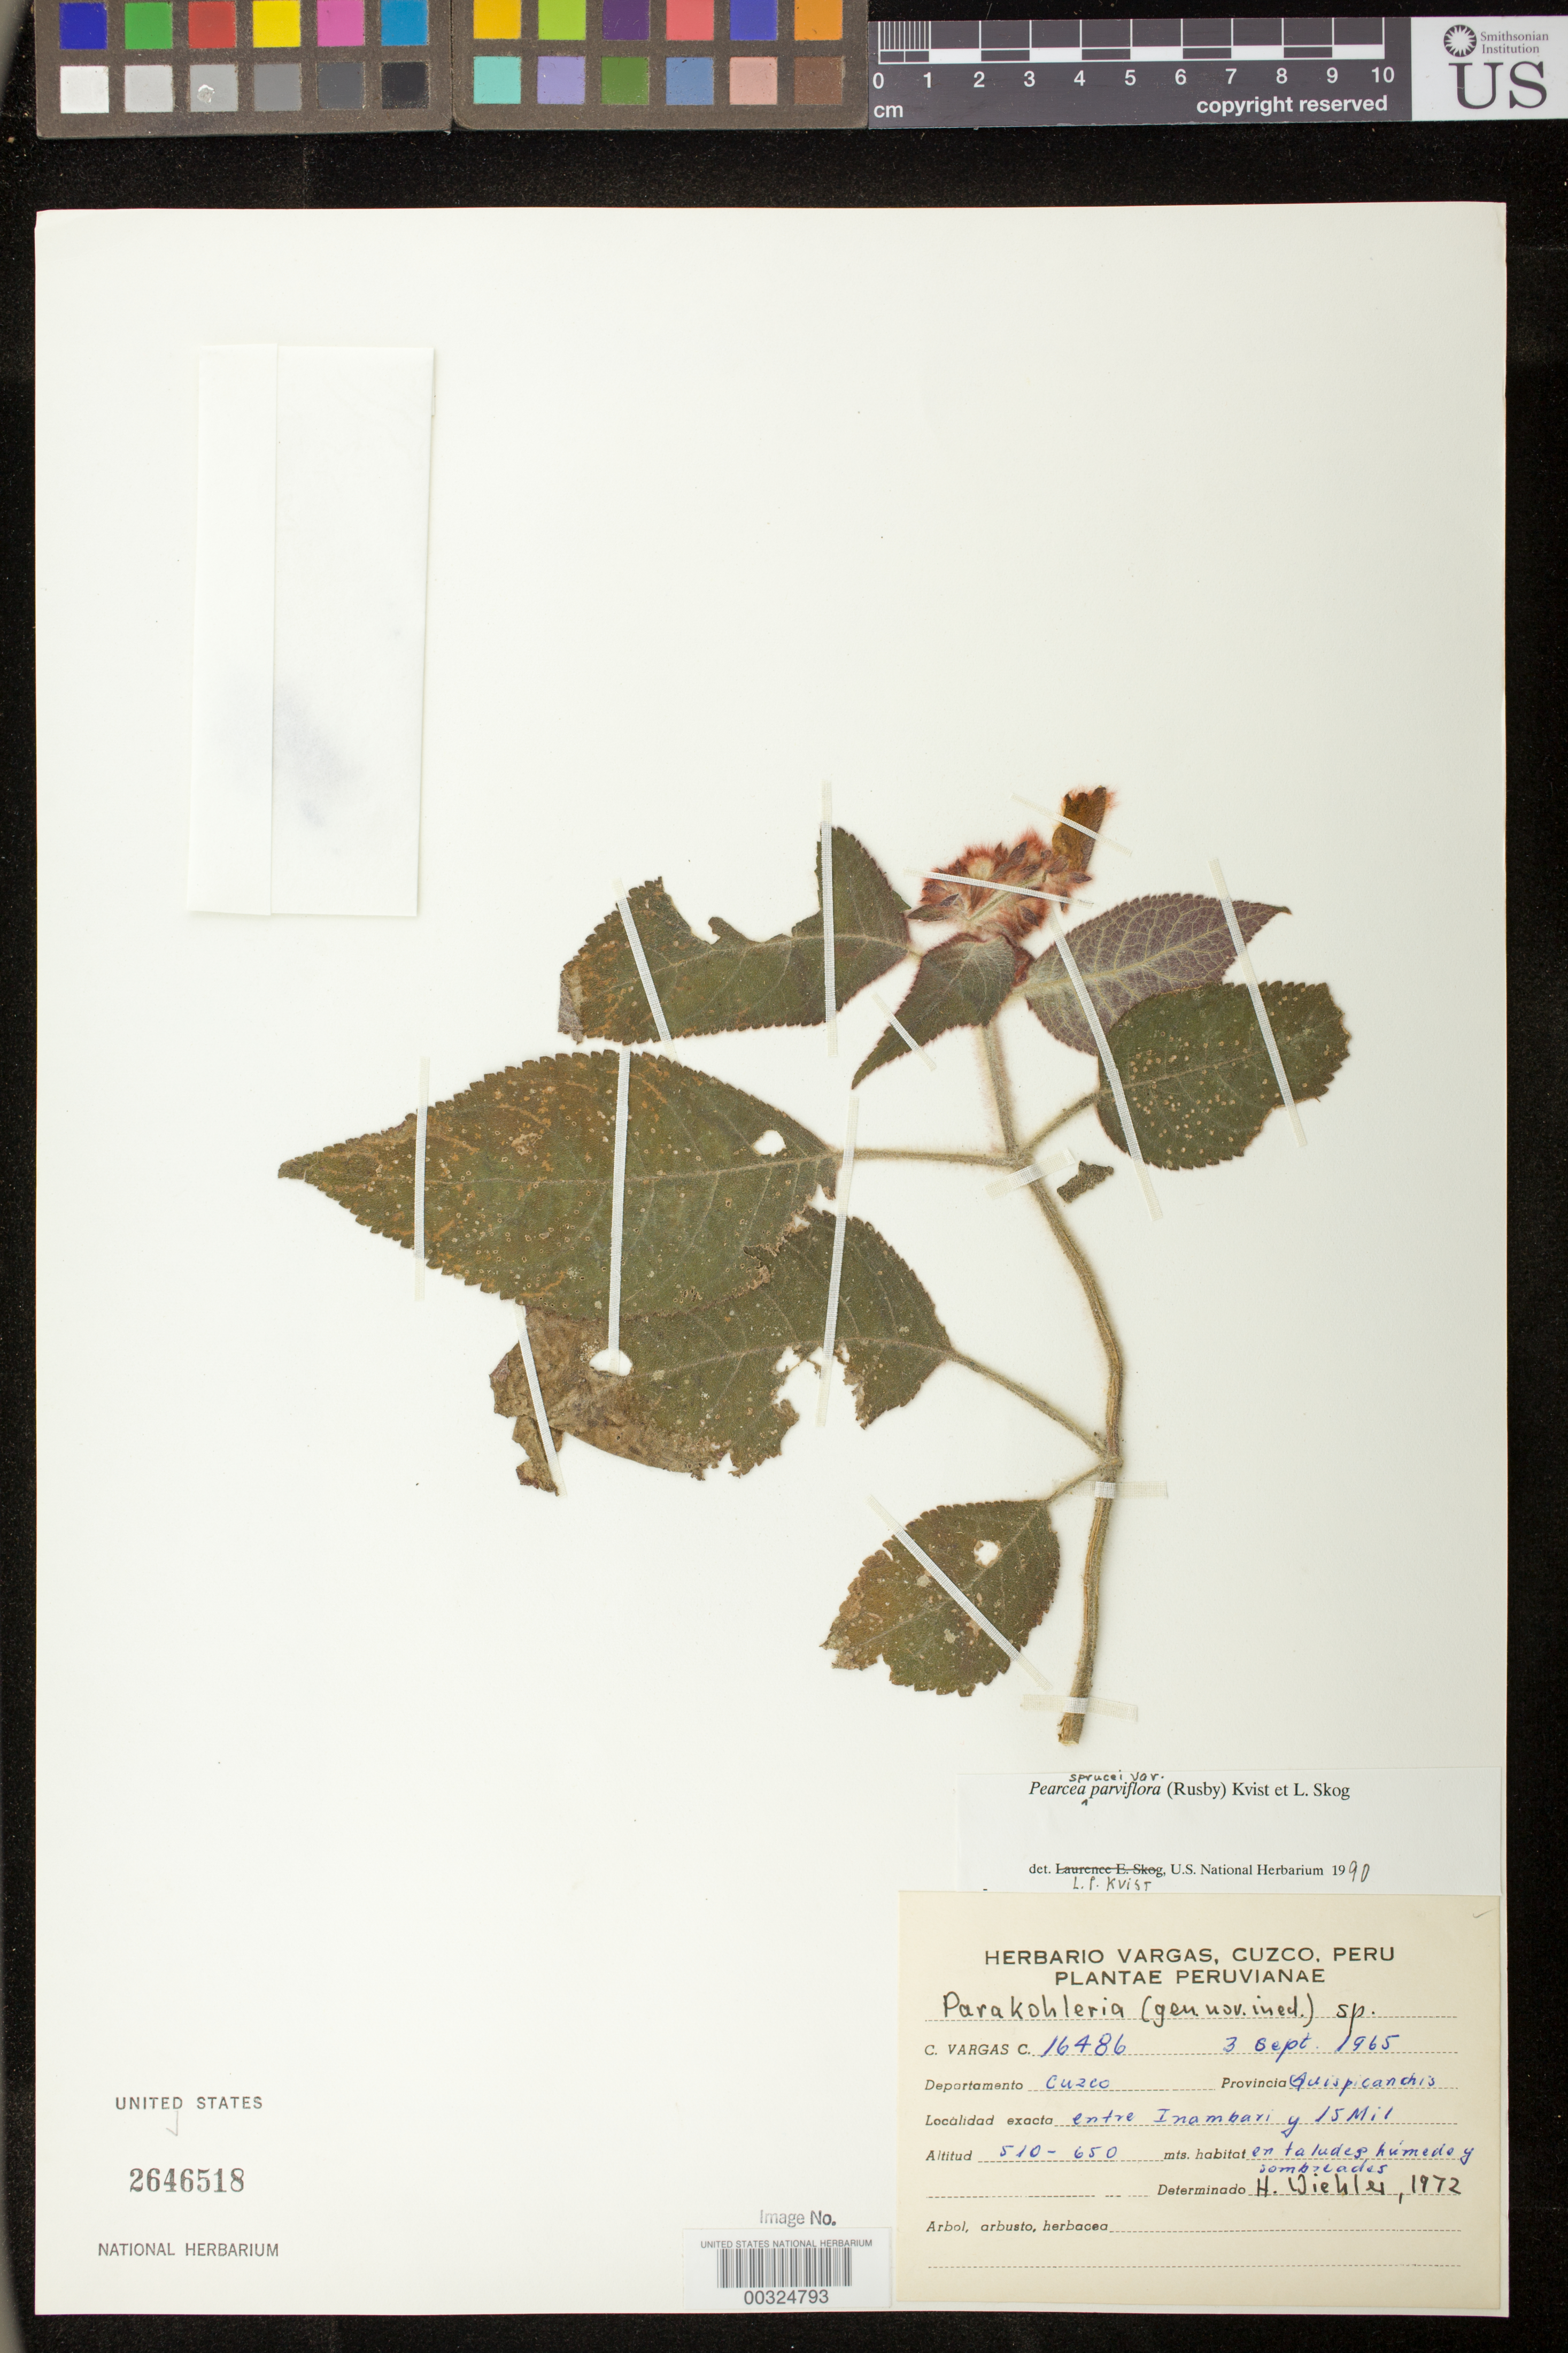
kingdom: Plantae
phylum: Tracheophyta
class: Magnoliopsida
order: Lamiales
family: Gesneriaceae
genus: Pearcea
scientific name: Pearcea sprucei var. parviflora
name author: (Rusby) L.P. Kvist & L.E. Skog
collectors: C. Vargas C.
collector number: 16486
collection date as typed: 03 Sep 1965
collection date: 1965-09-03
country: Peru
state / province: Cusco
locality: Quispicanchis; entre Inambari y 15mil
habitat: In taludes húmedo y sobreados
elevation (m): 510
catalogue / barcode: US 2646518